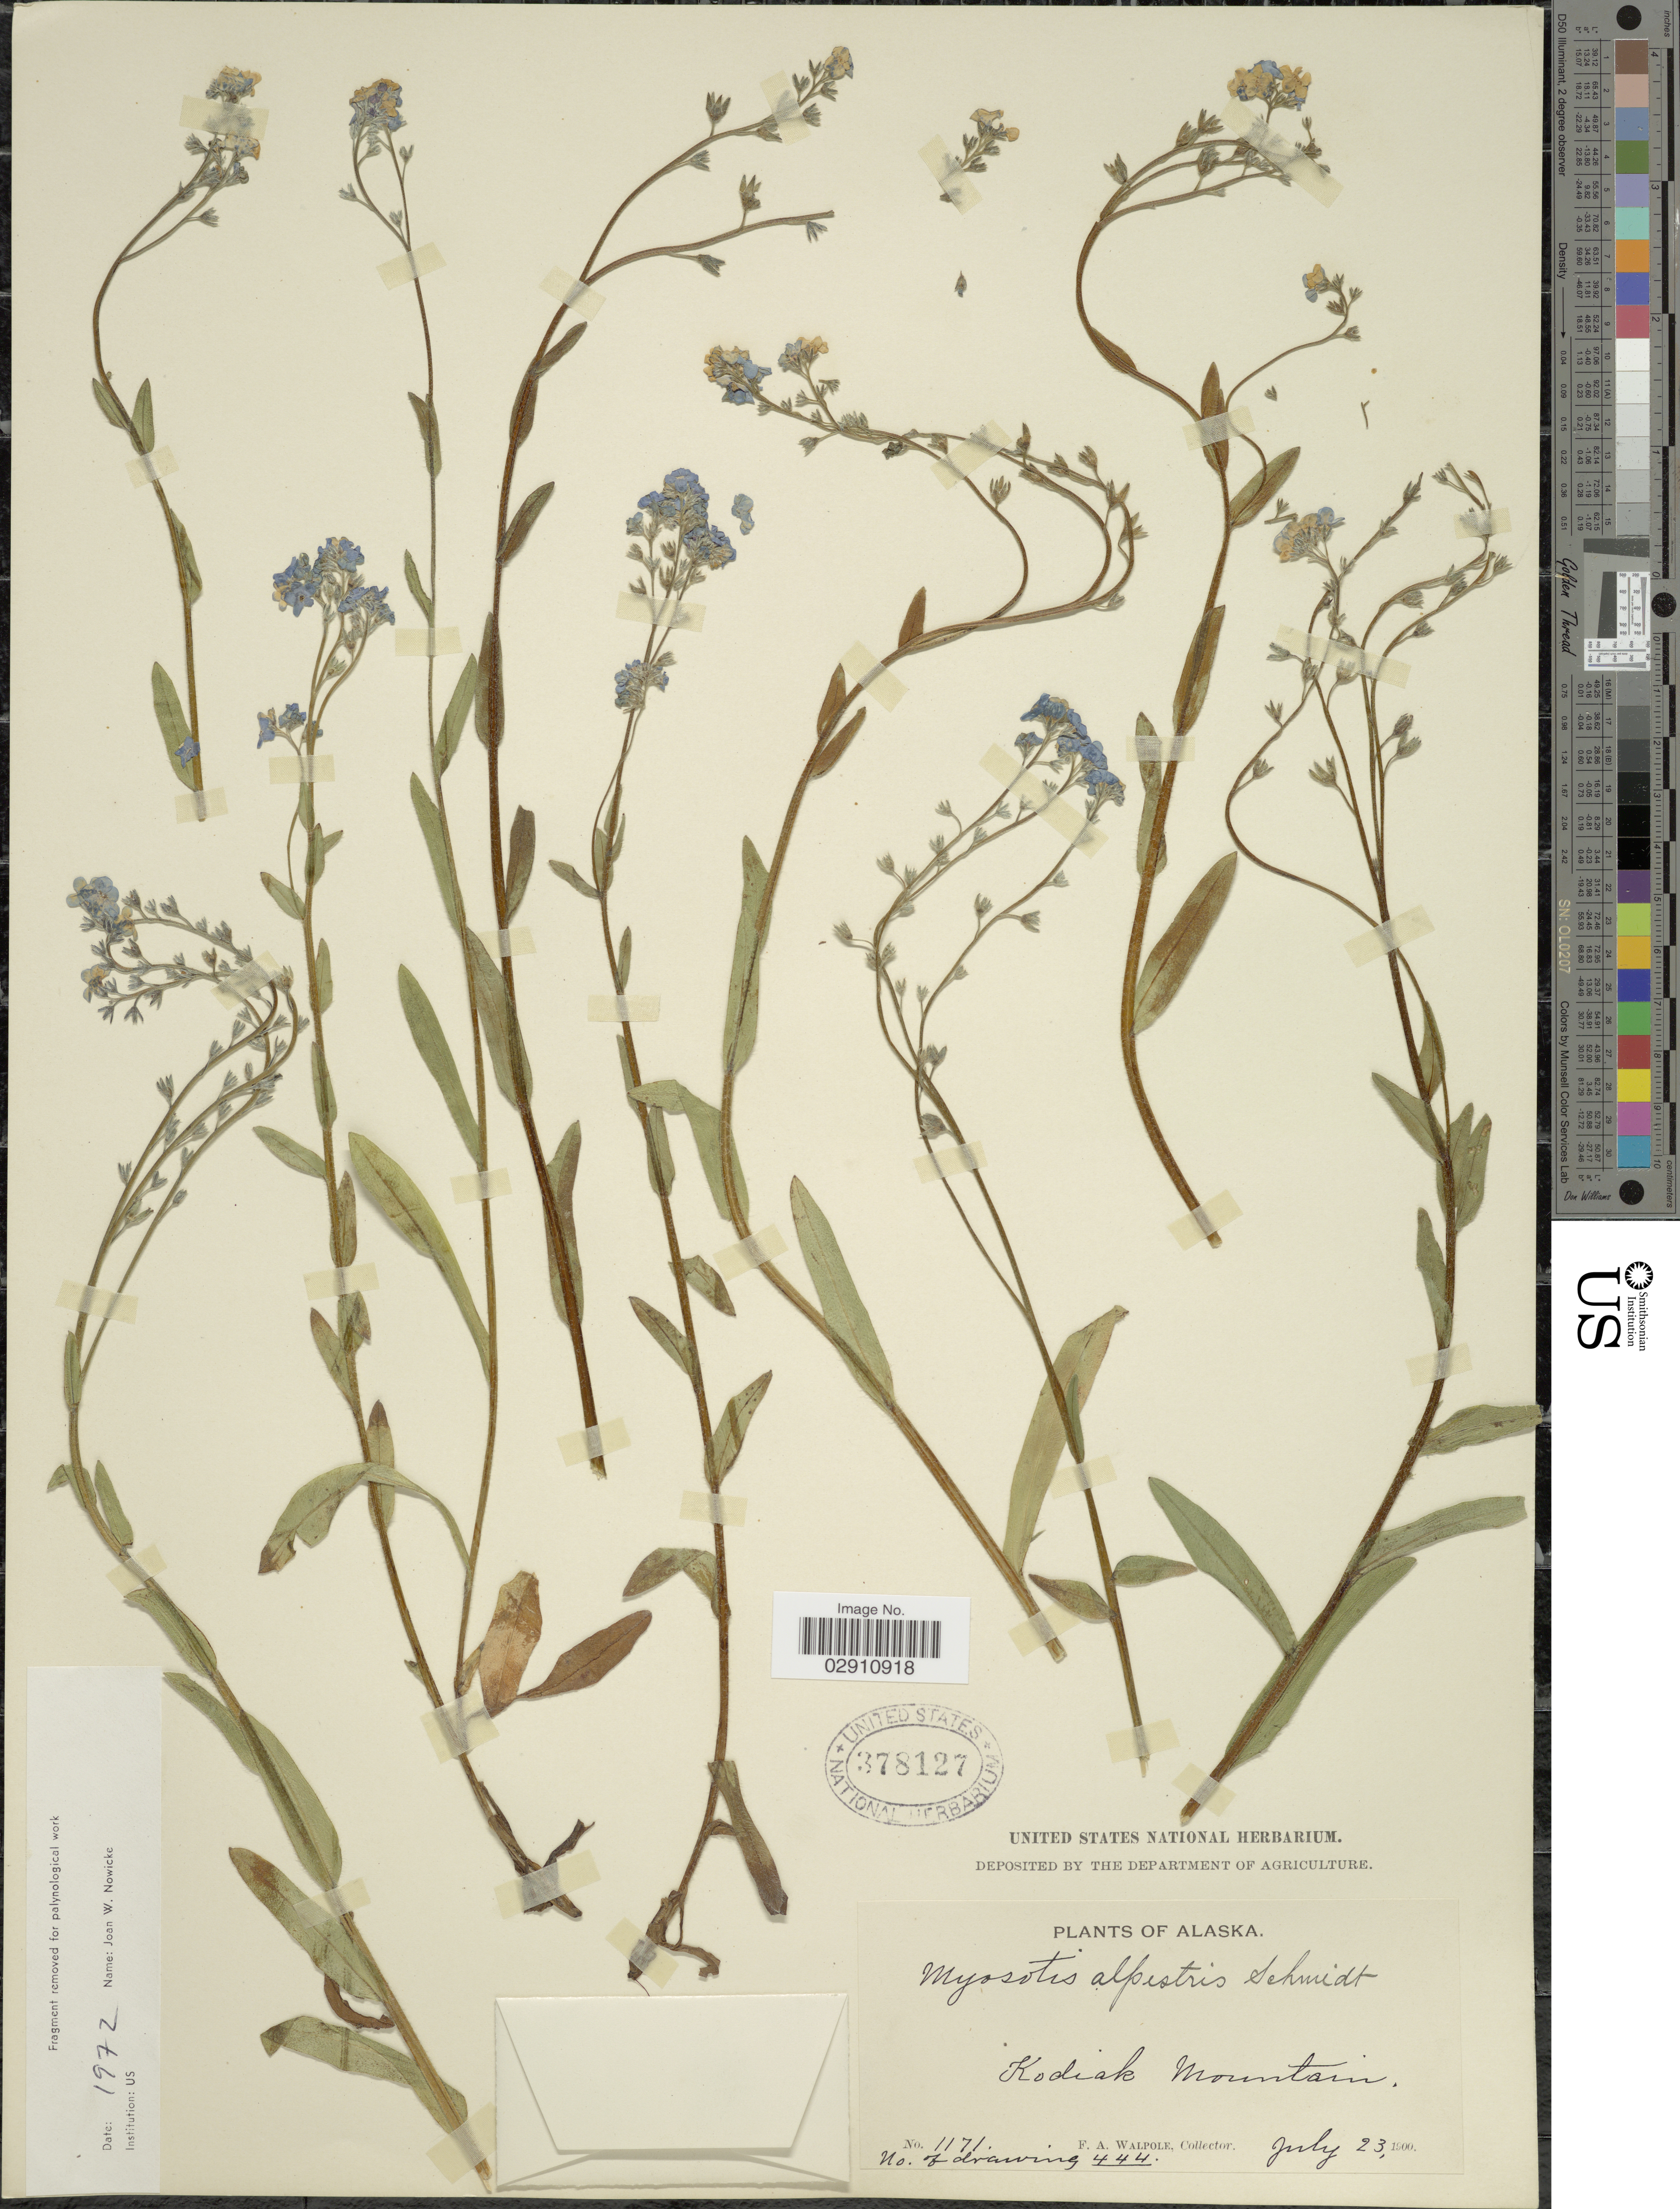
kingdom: Plantae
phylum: Tracheophyta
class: Magnoliopsida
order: Boraginales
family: Boraginaceae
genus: Myosotis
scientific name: Myosotis alpestris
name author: F.W. Schmidt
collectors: F. Walpole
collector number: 1171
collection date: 1900-07-23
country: United States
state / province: Alaska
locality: Kodiak Mountain.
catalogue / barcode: US 378127